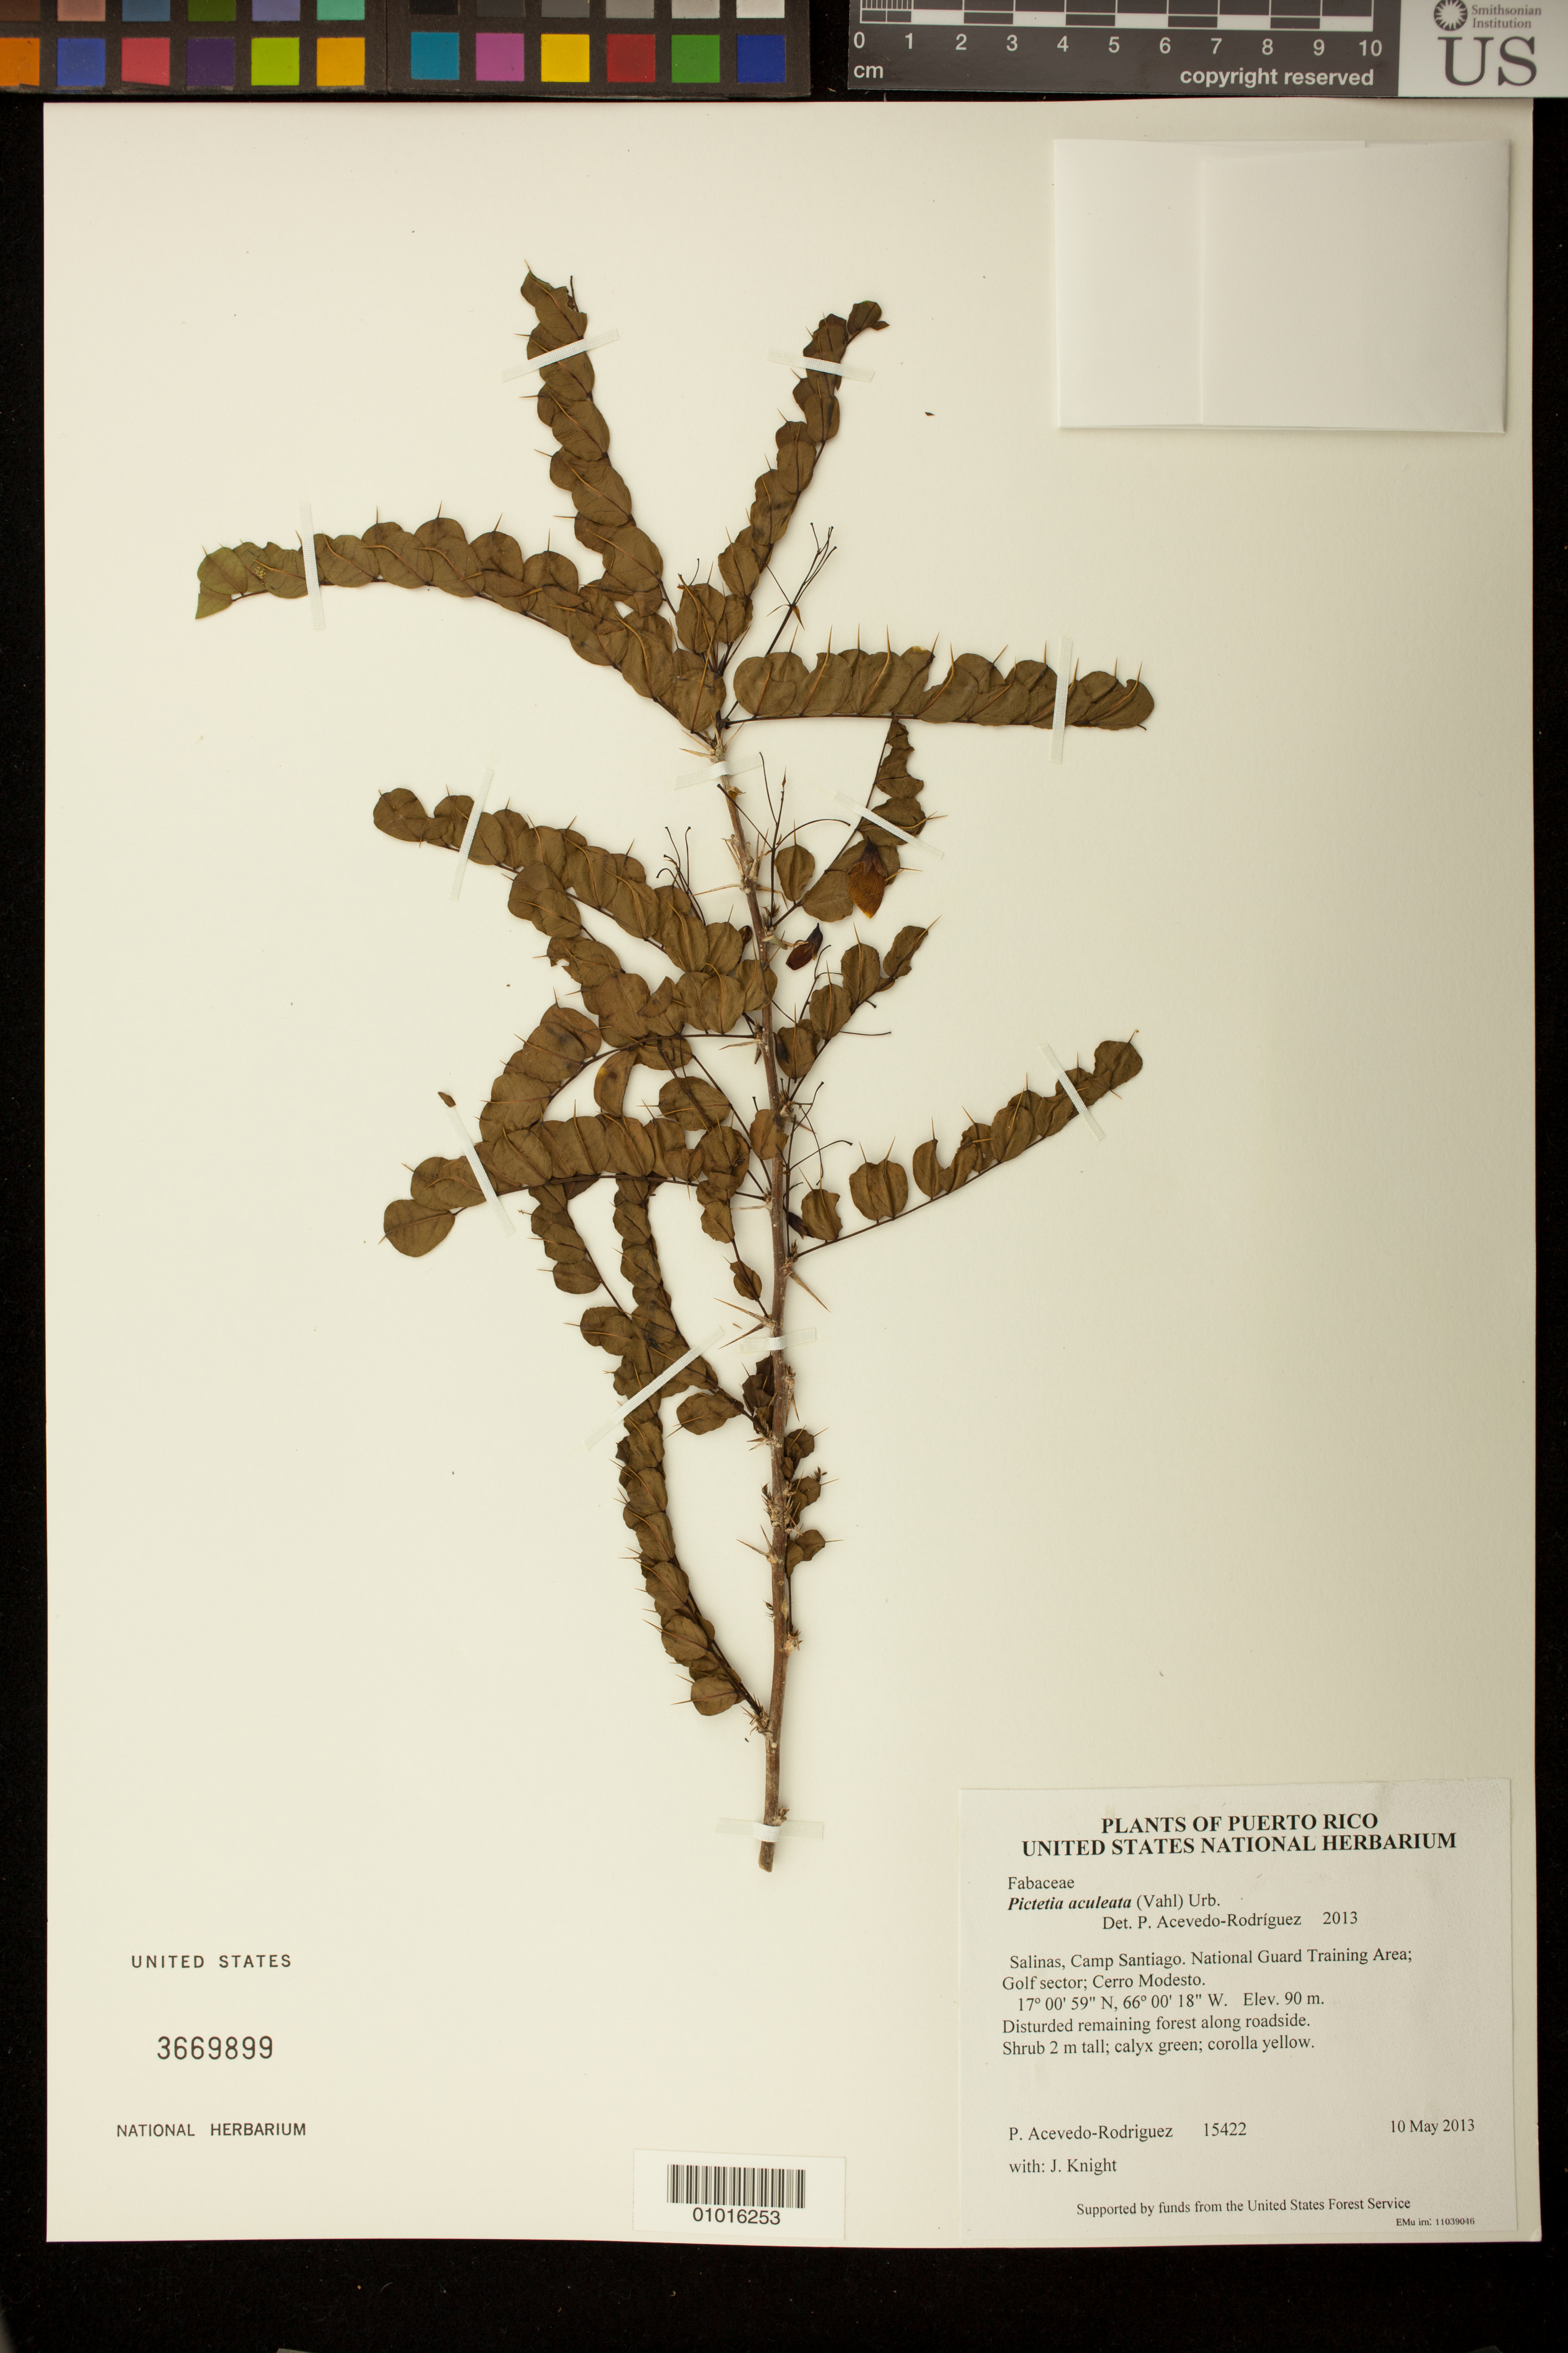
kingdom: Plantae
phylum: Tracheophyta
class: Magnoliopsida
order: Fabales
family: Fabaceae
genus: Pictetia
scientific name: Pictetia aculeata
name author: (Vahl) Urb.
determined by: Acevedo-Rodríguez, P., (BOT), Smithsonian Institution - National Museum of Natural History (UNITED STATES)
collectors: P. Acevedo-Rodr. & J. Knight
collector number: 15422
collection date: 2013-05-10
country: Puerto Rico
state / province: Salinas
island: Puerto Rico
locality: Camp Santiago. National Guard Training Area; Golf sector; Cerro Modesto.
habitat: Disturded remaining forest along roadside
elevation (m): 90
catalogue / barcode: US 3669899